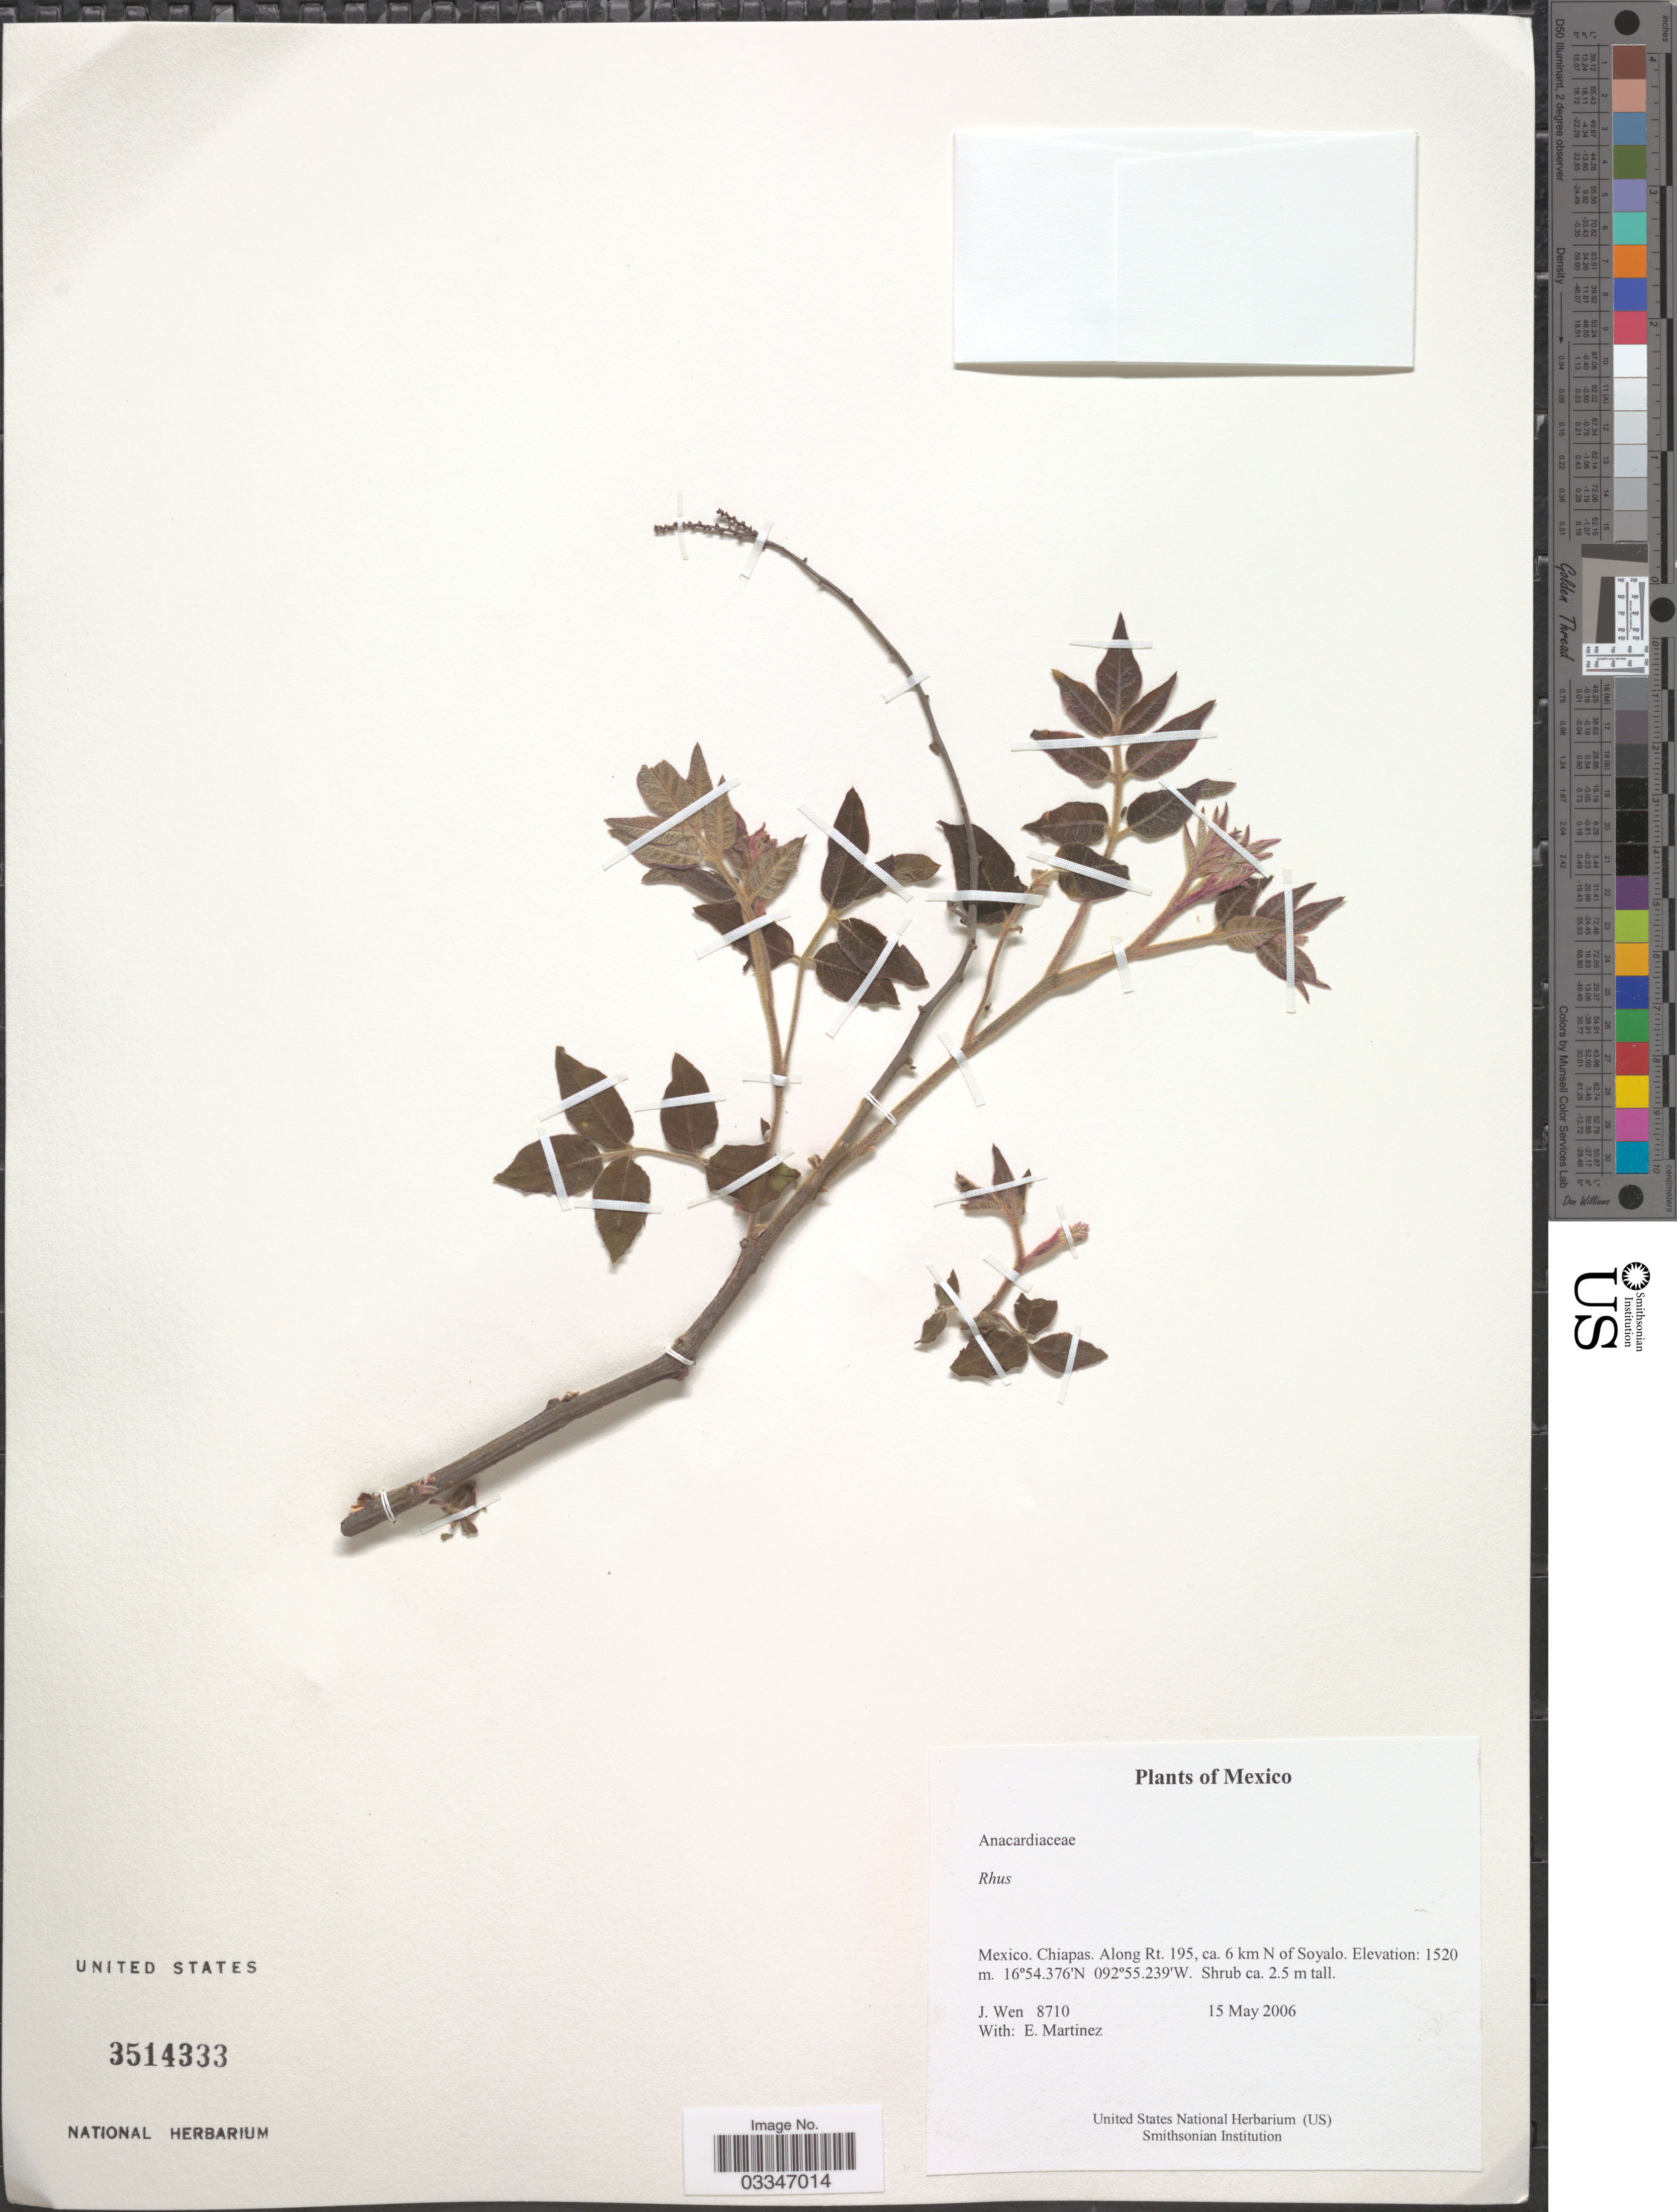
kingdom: Plantae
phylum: Tracheophyta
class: Magnoliopsida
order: Sapindales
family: Anacardiaceae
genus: Rhus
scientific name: Rhus sp.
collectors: J. Wen & E. Martínez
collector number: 8710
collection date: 2006-05-15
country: Mexico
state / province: Chiapas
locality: Along Rt. 195, ca. 6 km N of Soyala.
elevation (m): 1520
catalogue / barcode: US 3514333